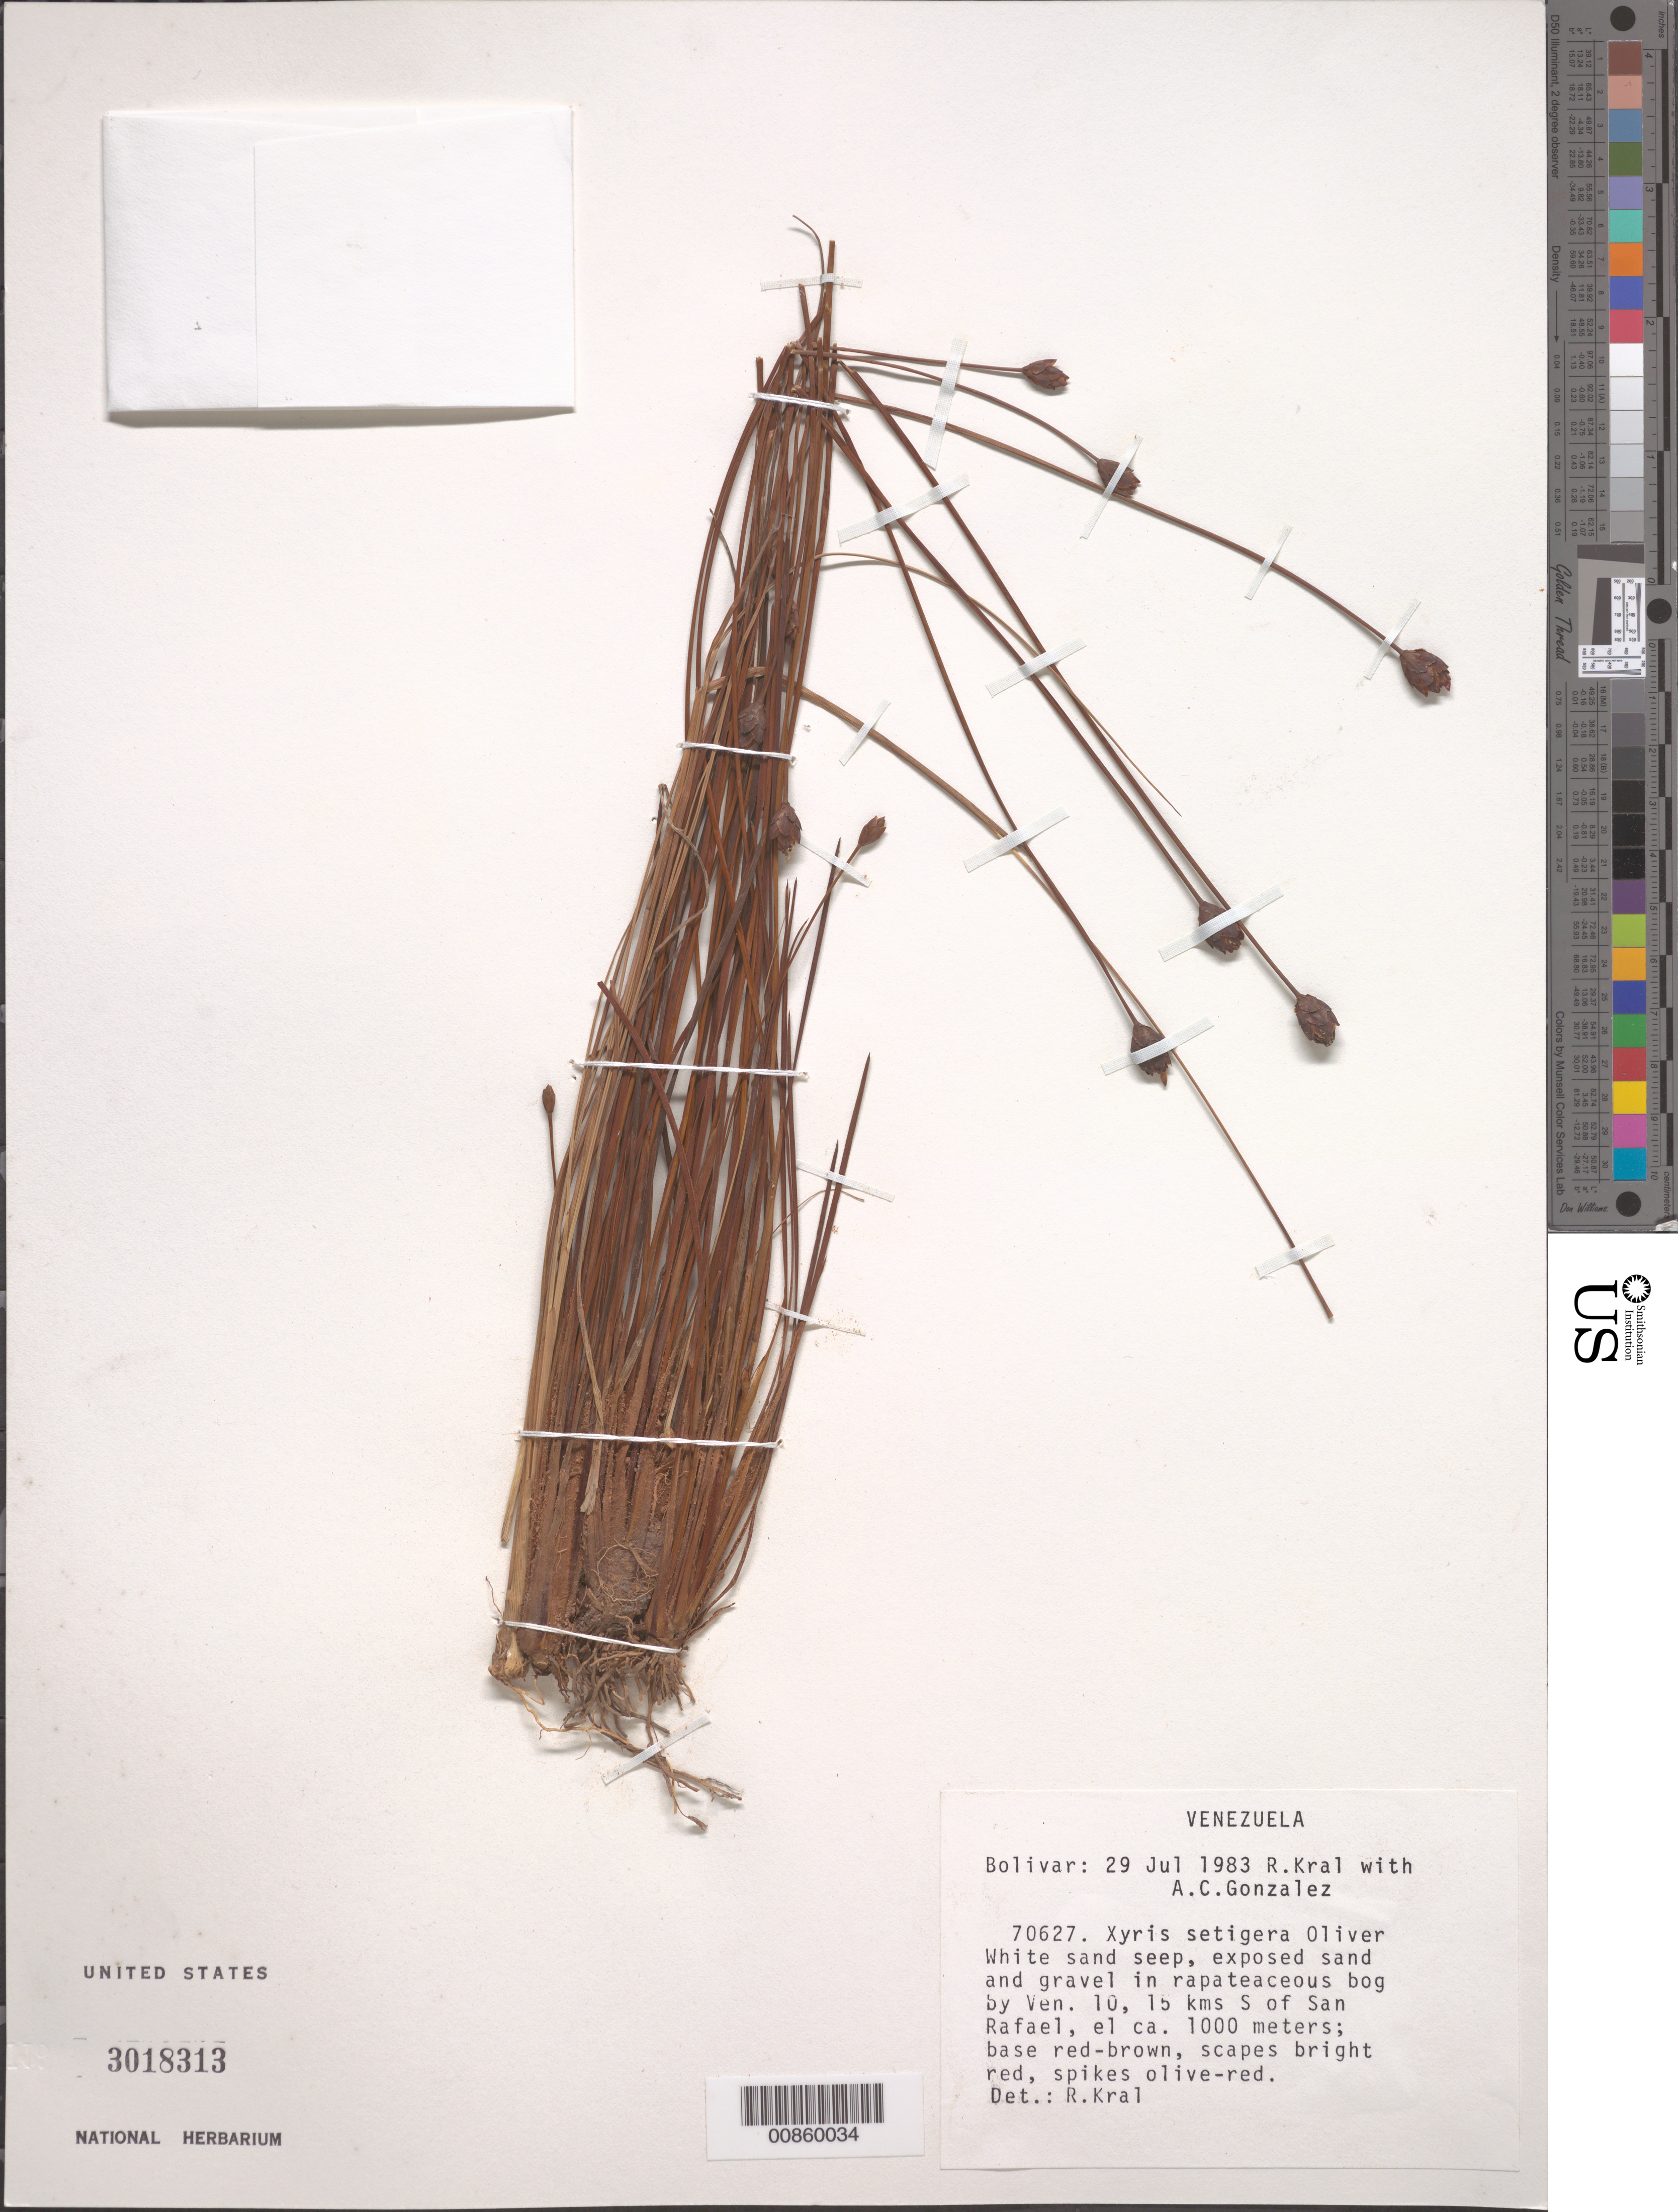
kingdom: Plantae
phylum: Tracheophyta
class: Liliopsida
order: Poales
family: Xyridaceae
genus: Xyris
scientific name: Xyris setigera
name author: Oliv.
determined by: Kral, Robert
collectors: R. Kral & A. C. González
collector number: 70627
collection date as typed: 29-Jul-83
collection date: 1983-07-29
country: Venezuela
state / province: Bolívar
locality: Ven. 10, 15 km S of San Rafael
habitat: White sand seep; exposed sand and gravel in rapateaceous bog.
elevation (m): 1000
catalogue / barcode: US 3018313